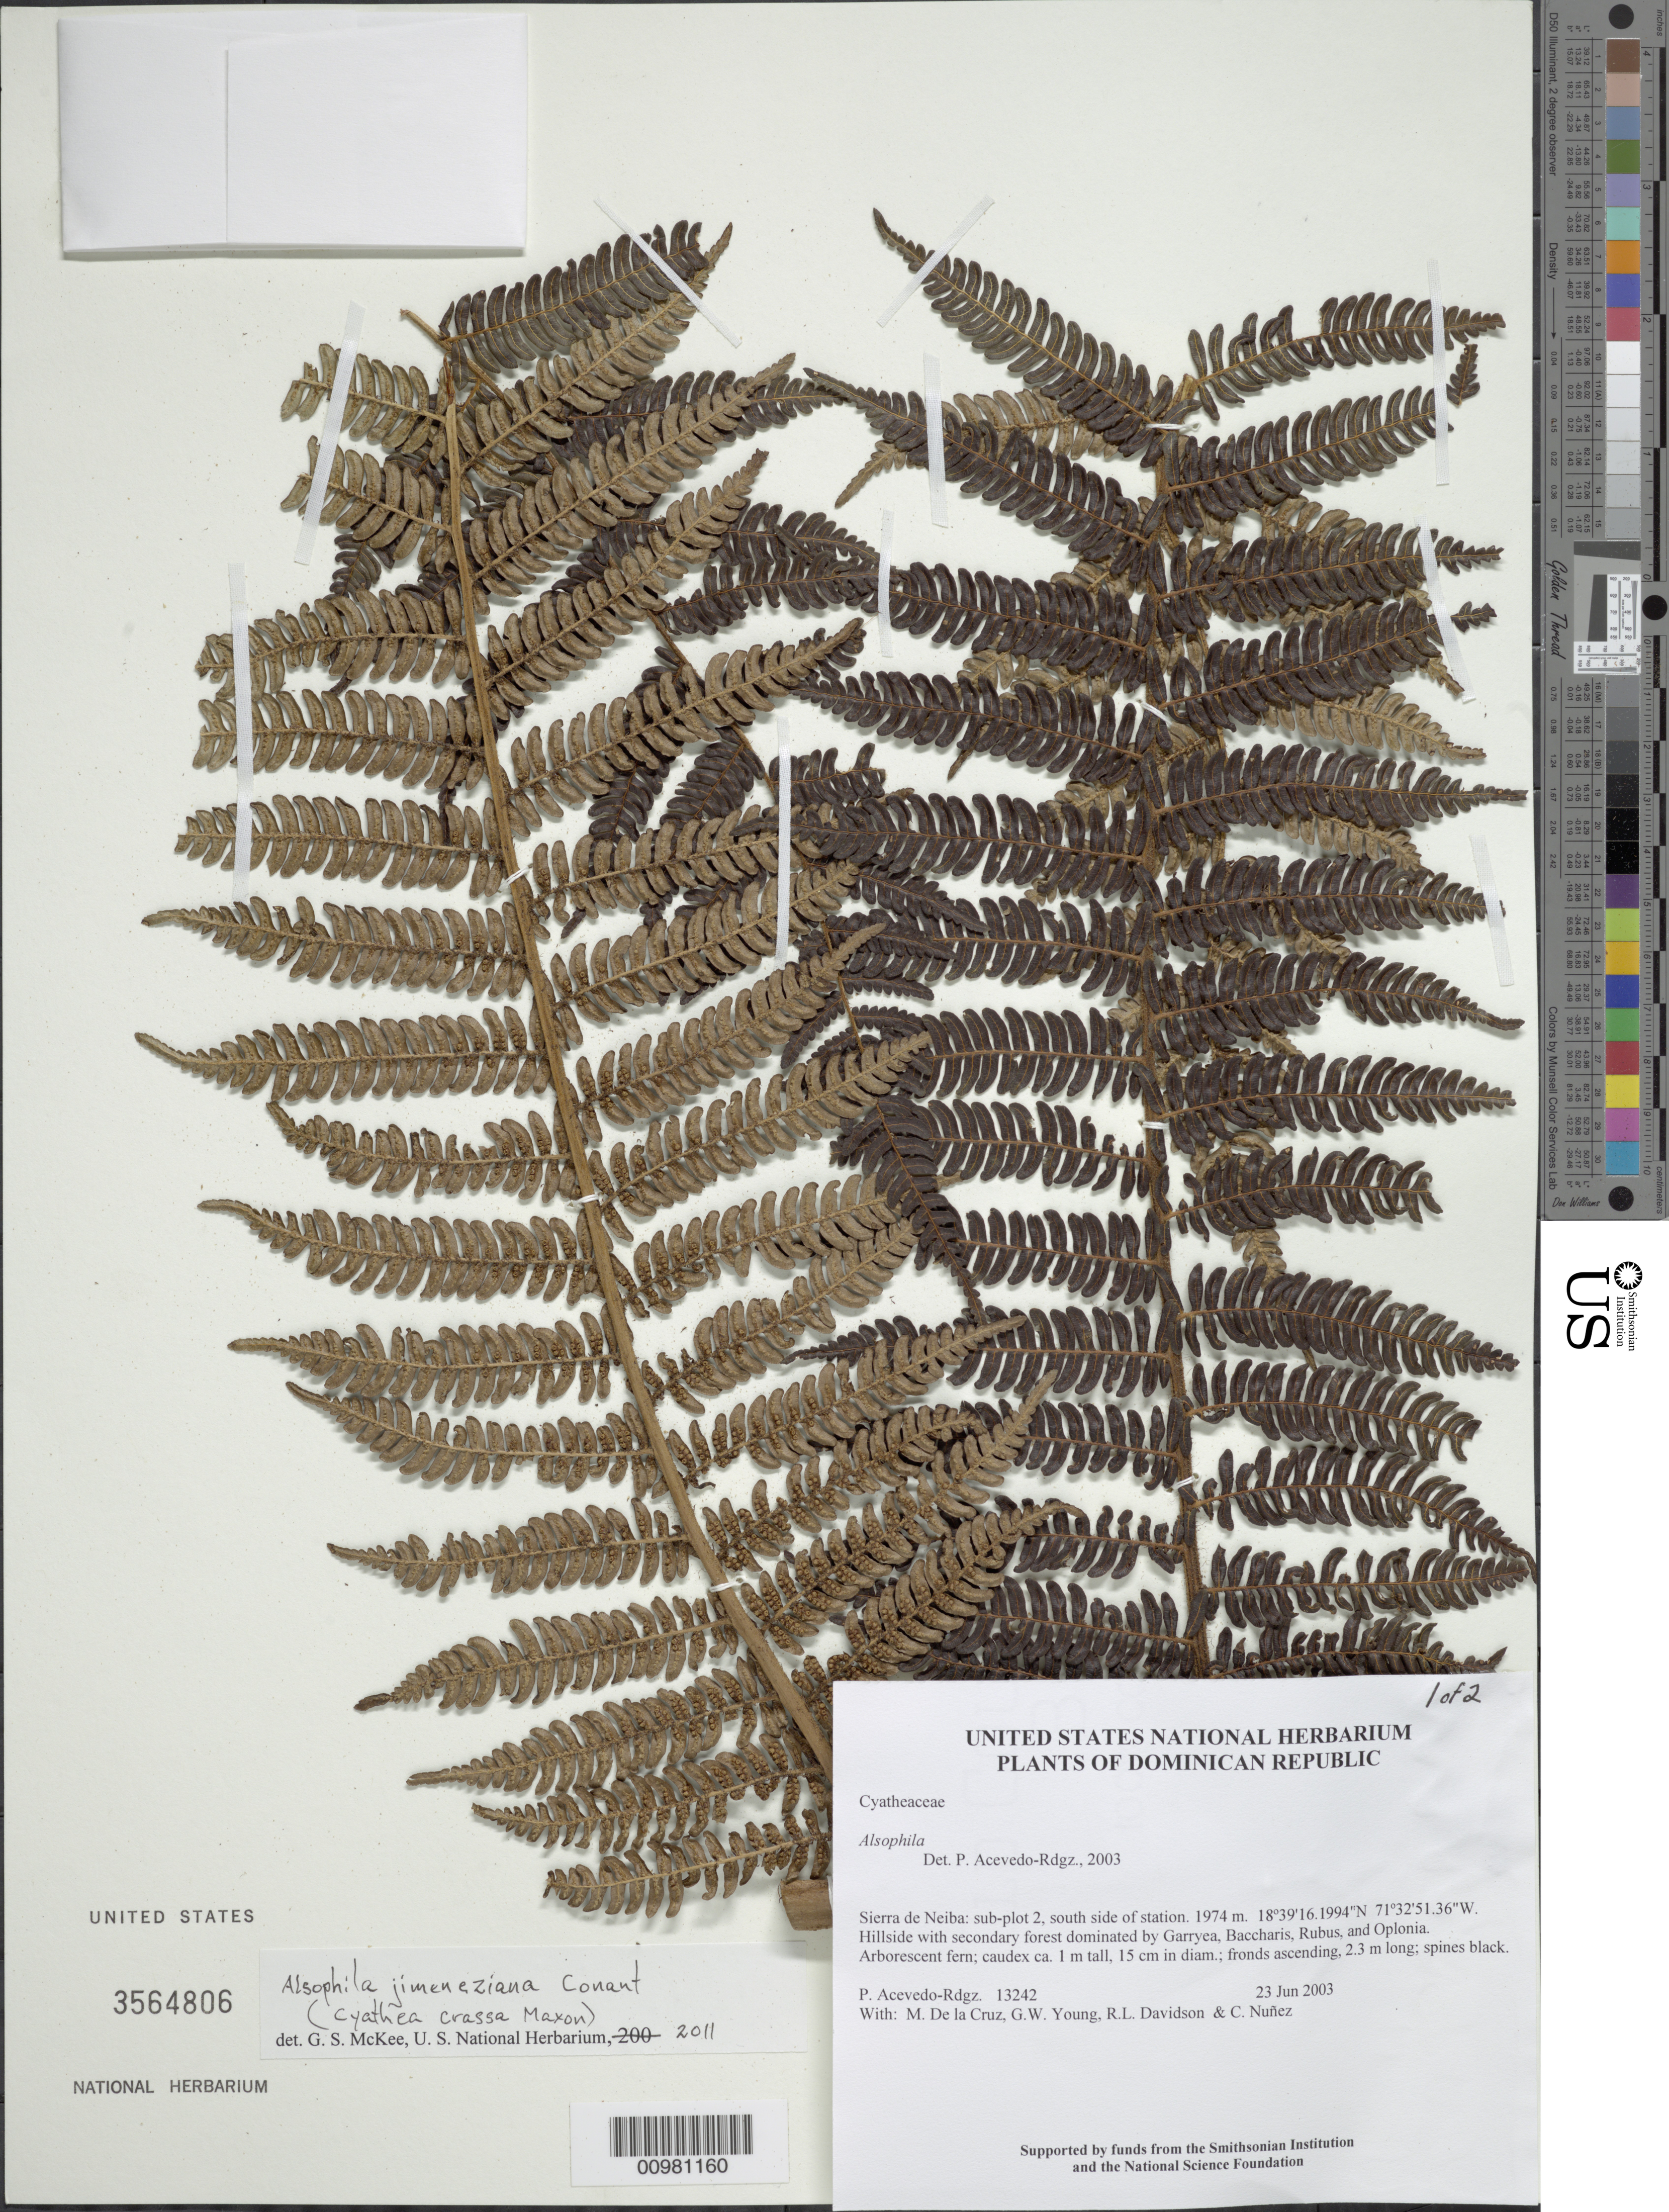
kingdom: Plantae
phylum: Tracheophyta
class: Polypodiopsida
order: Cyatheales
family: Cyatheaceae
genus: Alsophila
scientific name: Alsophila jimeneziana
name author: D.S. Conant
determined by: McKee, G. S., (US), NMNH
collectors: P. Acevedo-Rodr., M. de la Cruz, J. Rawlins, G. Young, R. Davidson & C. Nunez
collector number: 13242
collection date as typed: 23 Jun 2003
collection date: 2003-06-23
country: Dominican Republic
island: Hispaniola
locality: Sierra de Neiba: sub-plot 2, south side of station.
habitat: Hillside with secondary forest dominated by Garryea, Baccharis, Rubus, and Oplonia.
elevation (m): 1974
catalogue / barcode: US 3564806